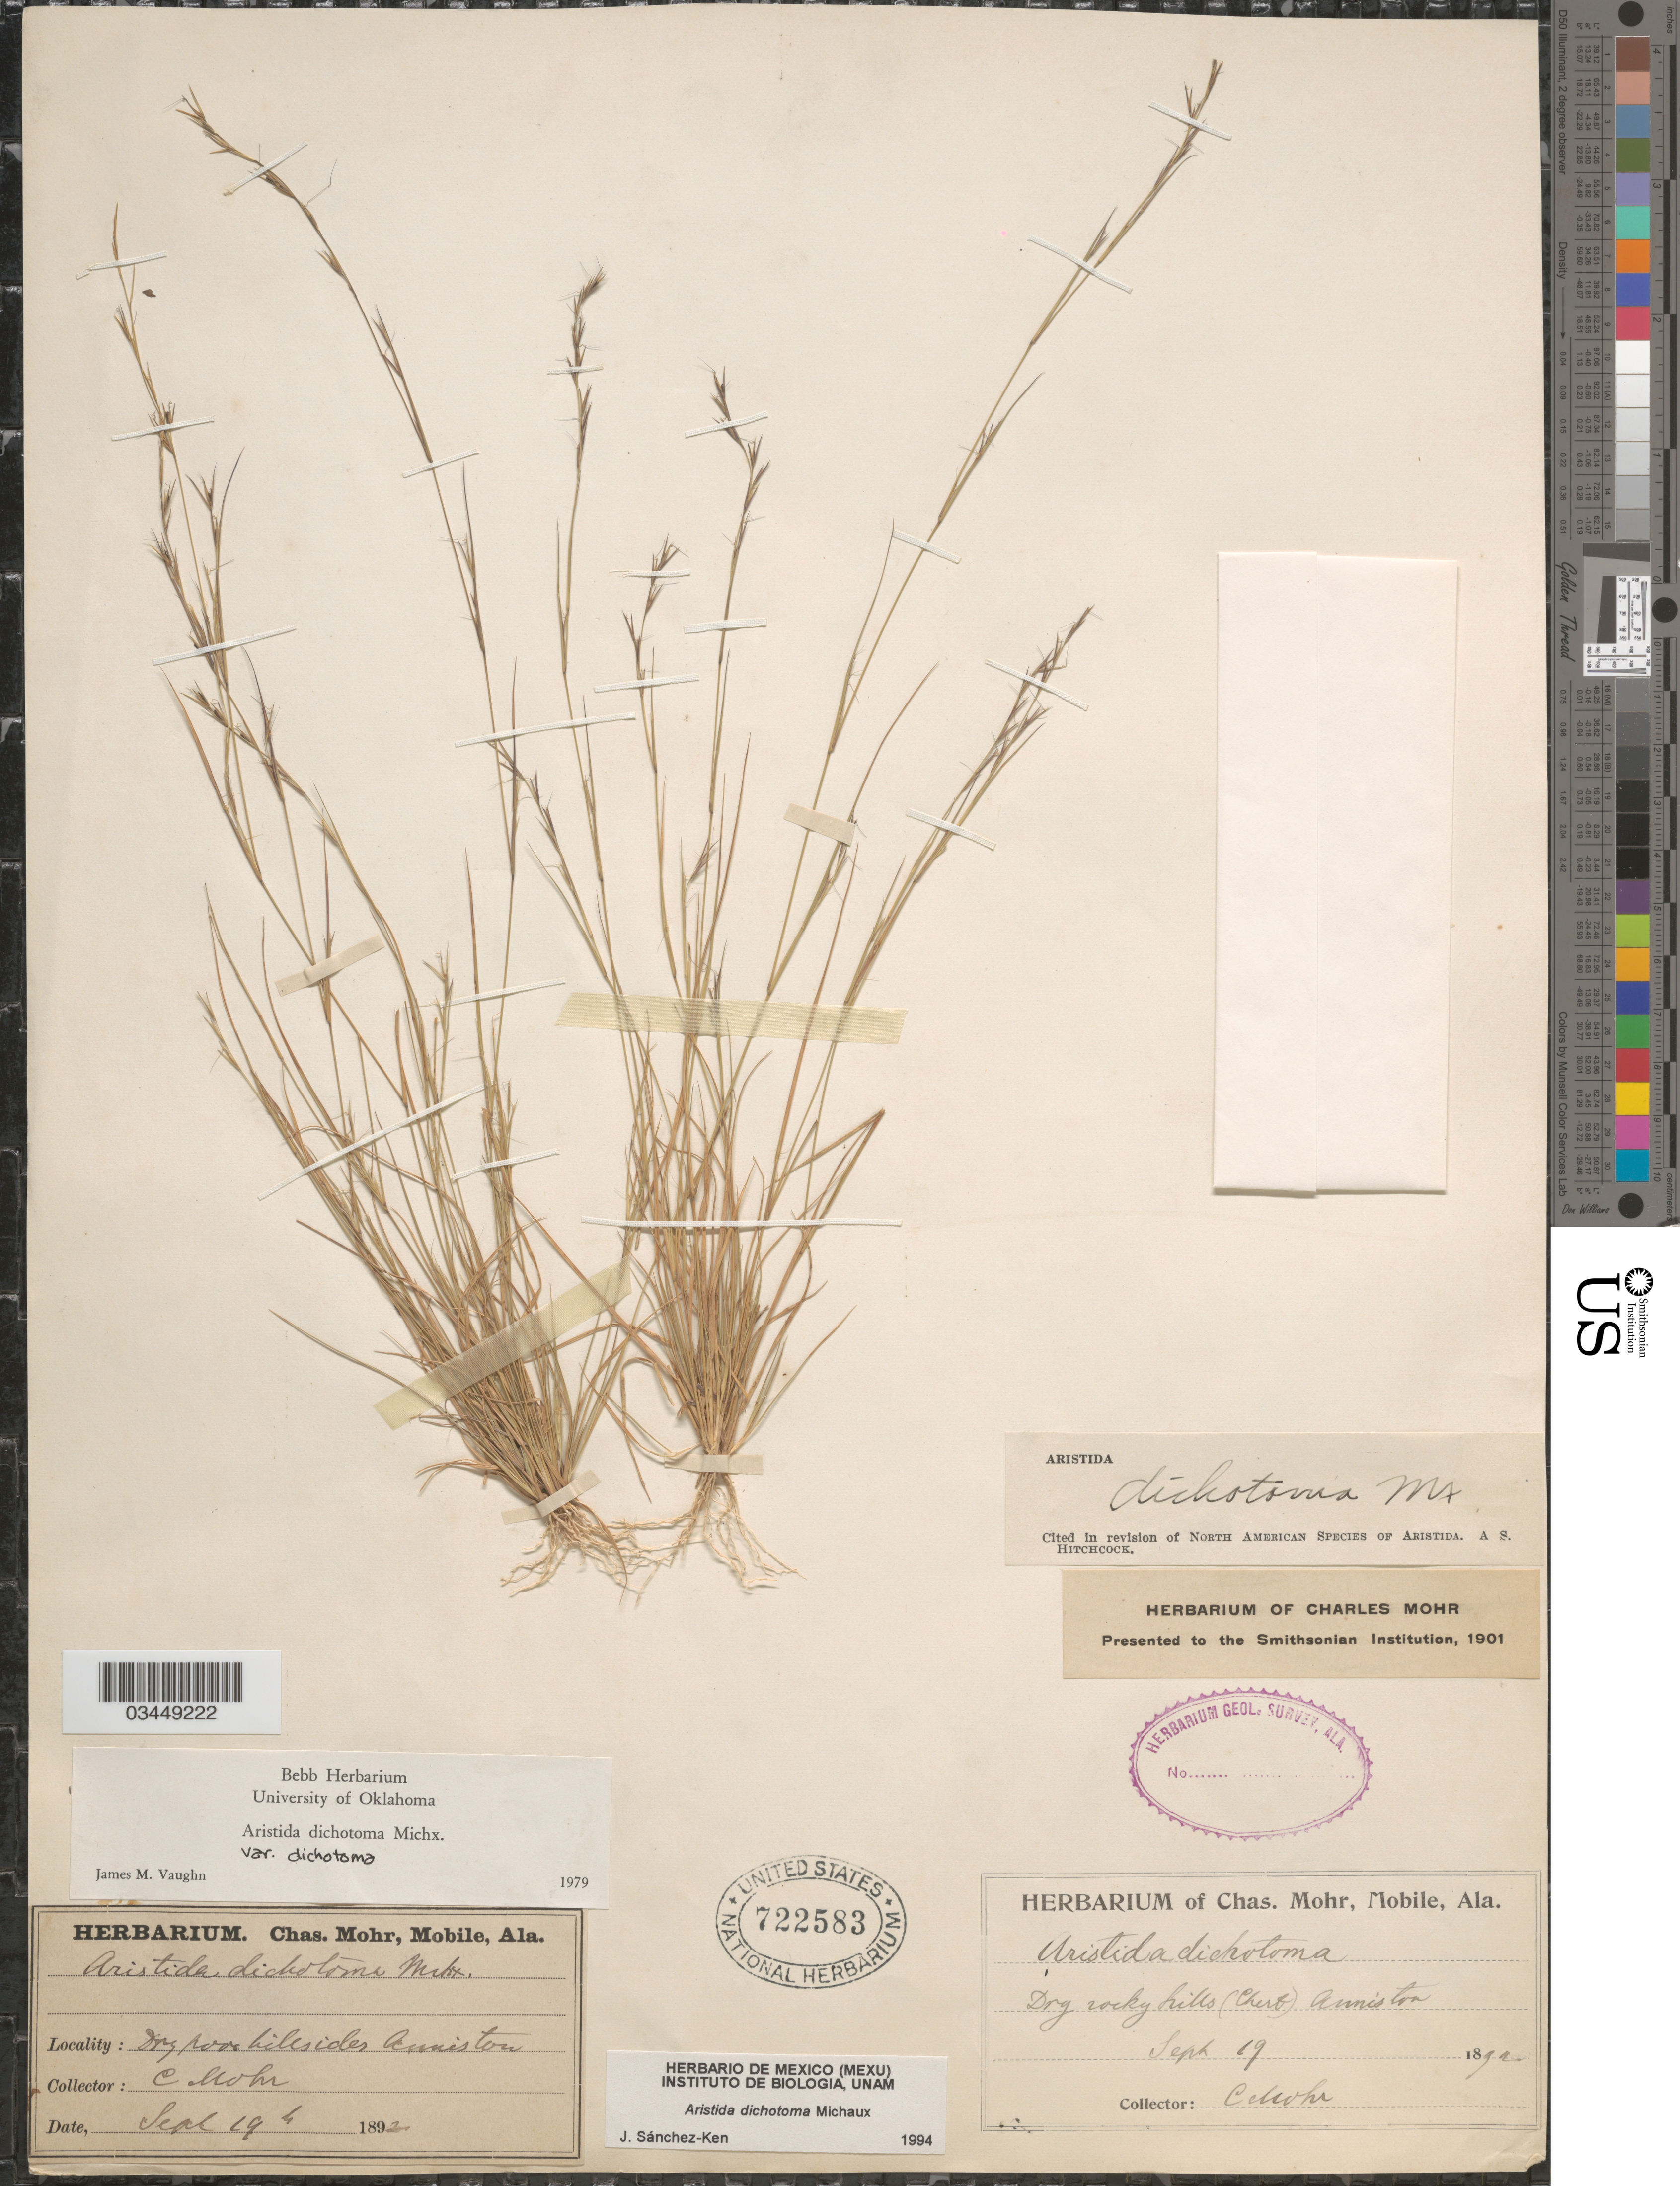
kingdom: Plantae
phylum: Tracheophyta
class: Liliopsida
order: Poales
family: Poaceae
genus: Aristida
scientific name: Aristida dichotoma var. dichotoma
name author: Michx.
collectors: Mohr, C. T. (herbarium)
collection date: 1892-09-19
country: United States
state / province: Alabama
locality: Anniston.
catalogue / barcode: US 722583